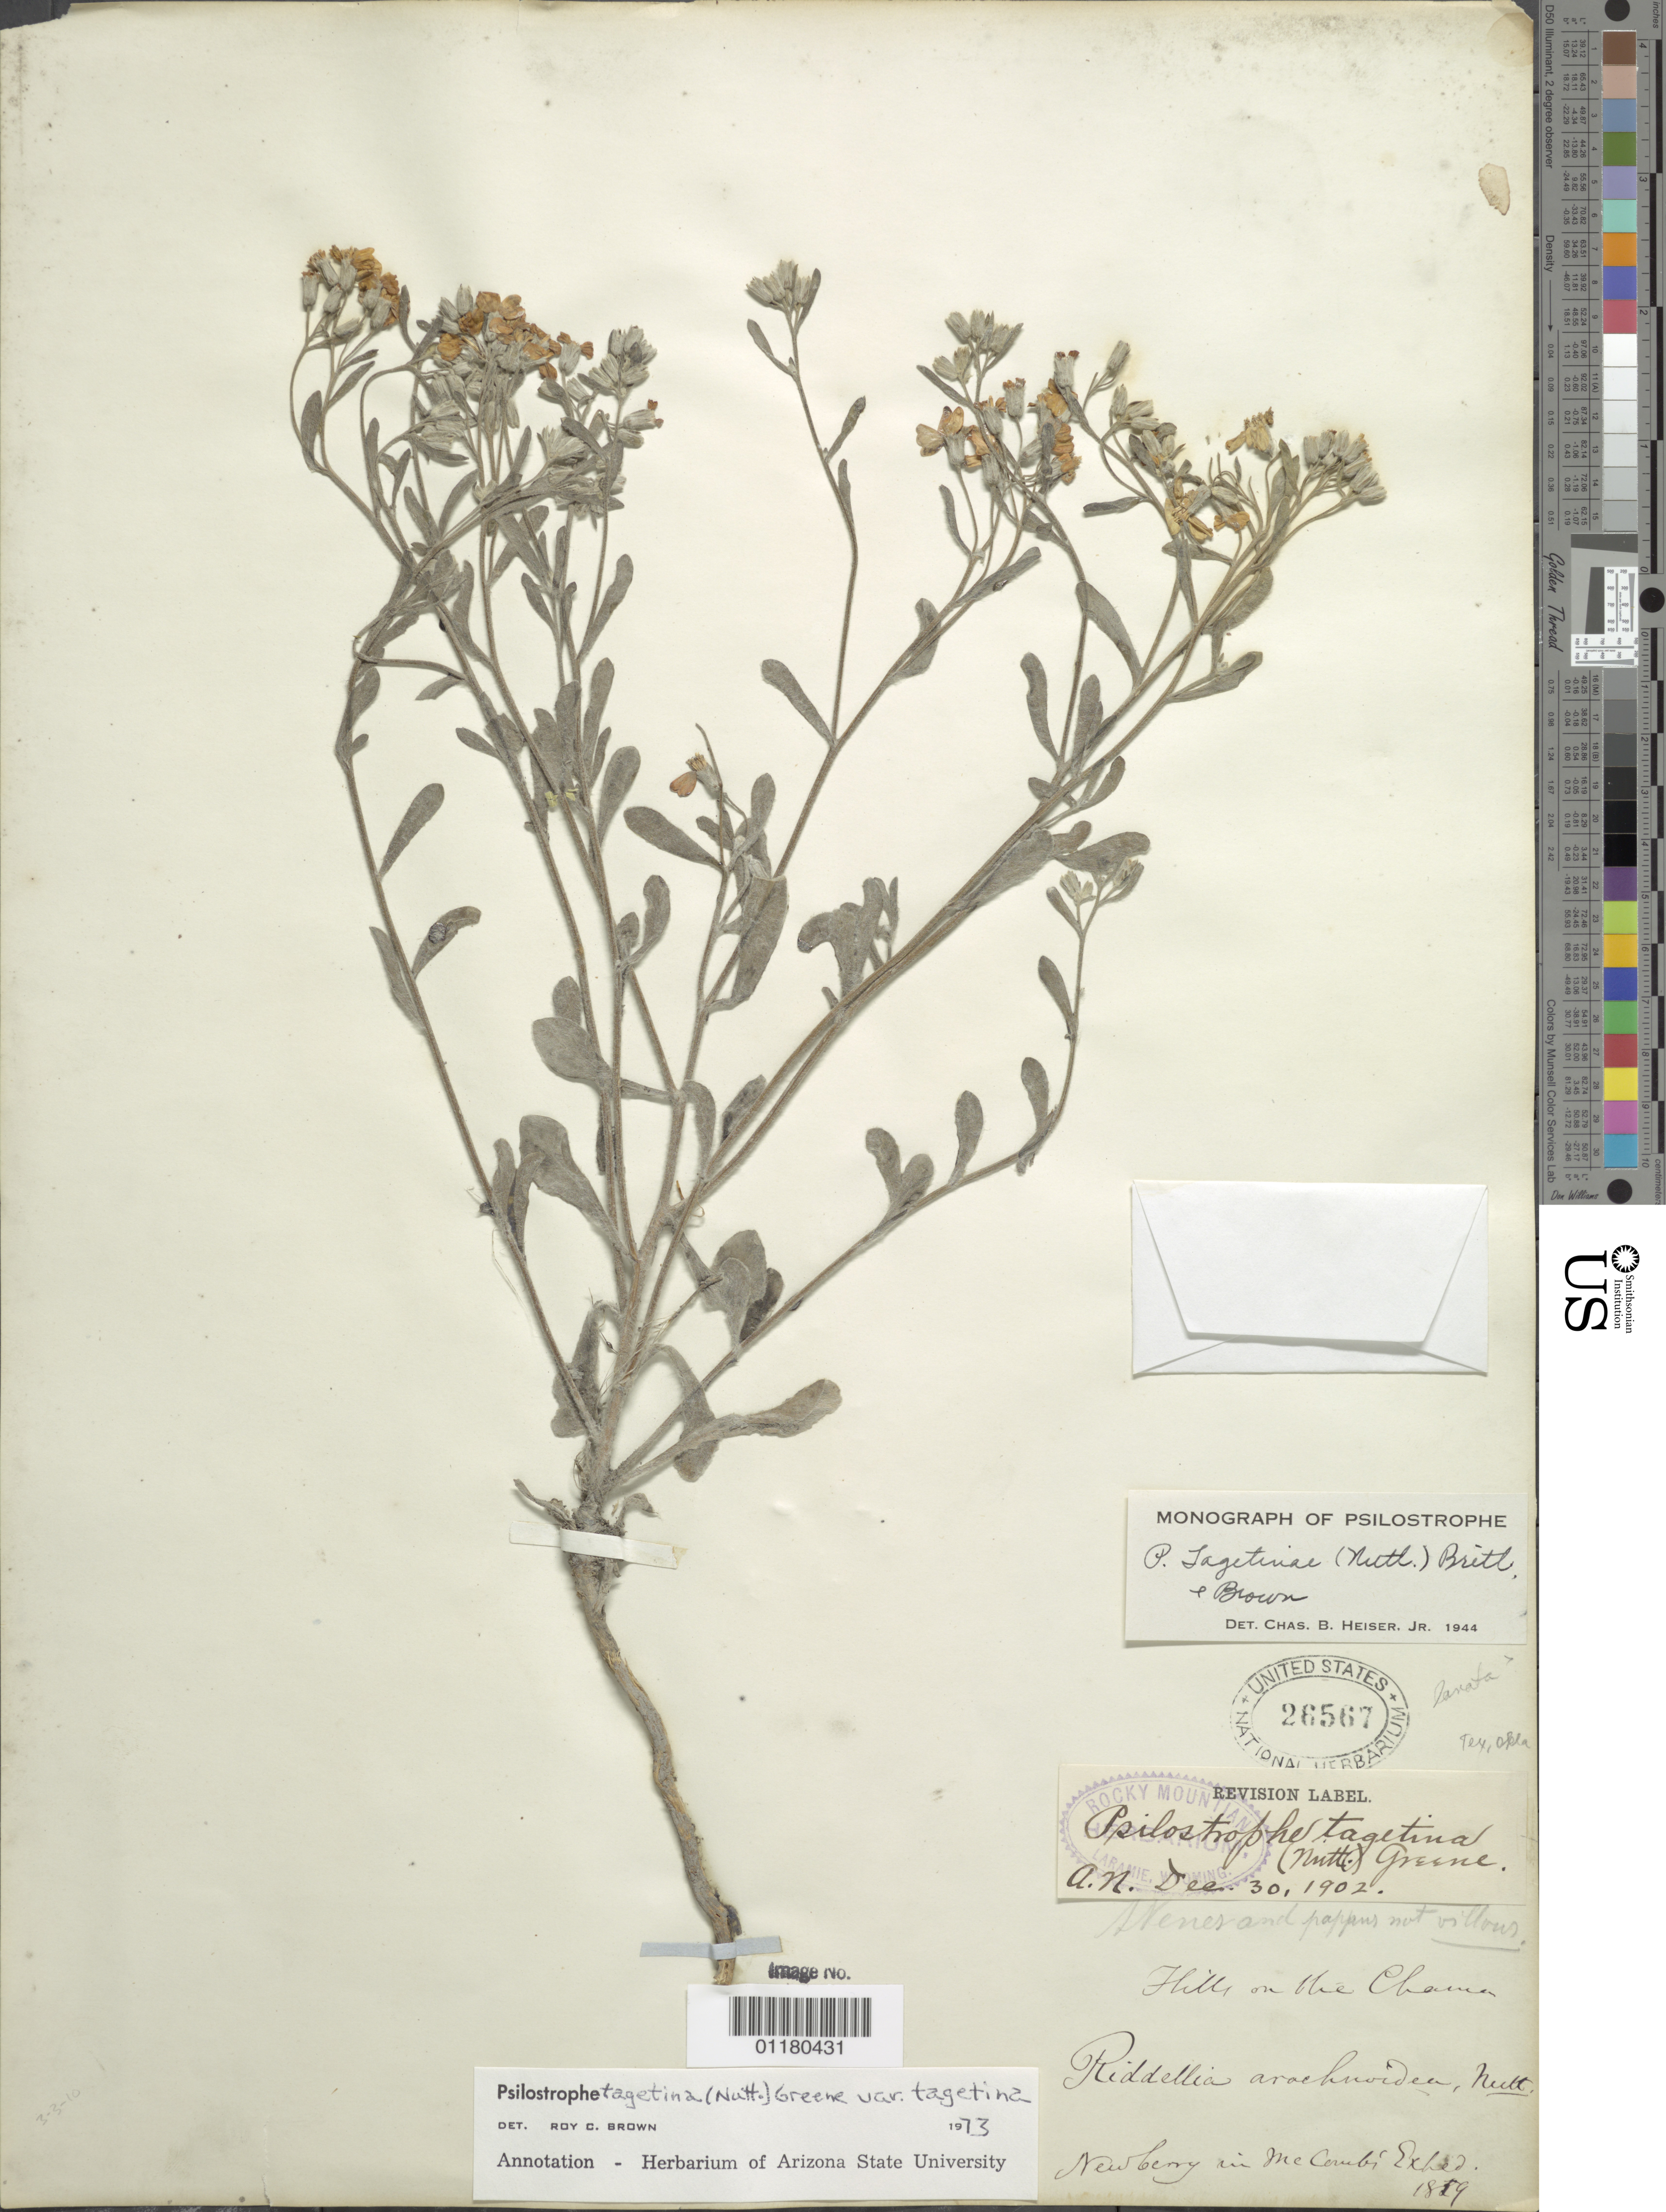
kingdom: Plantae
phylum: Tracheophyta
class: Magnoliopsida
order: Asterales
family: Asteraceae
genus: Psilostrophe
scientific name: Psilostrophe tagetina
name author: (Nutt.) Greene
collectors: J. S. Newberry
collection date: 1859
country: United States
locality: Hills on the Chama [River, Colorado/New Mexico]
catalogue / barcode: US 26567